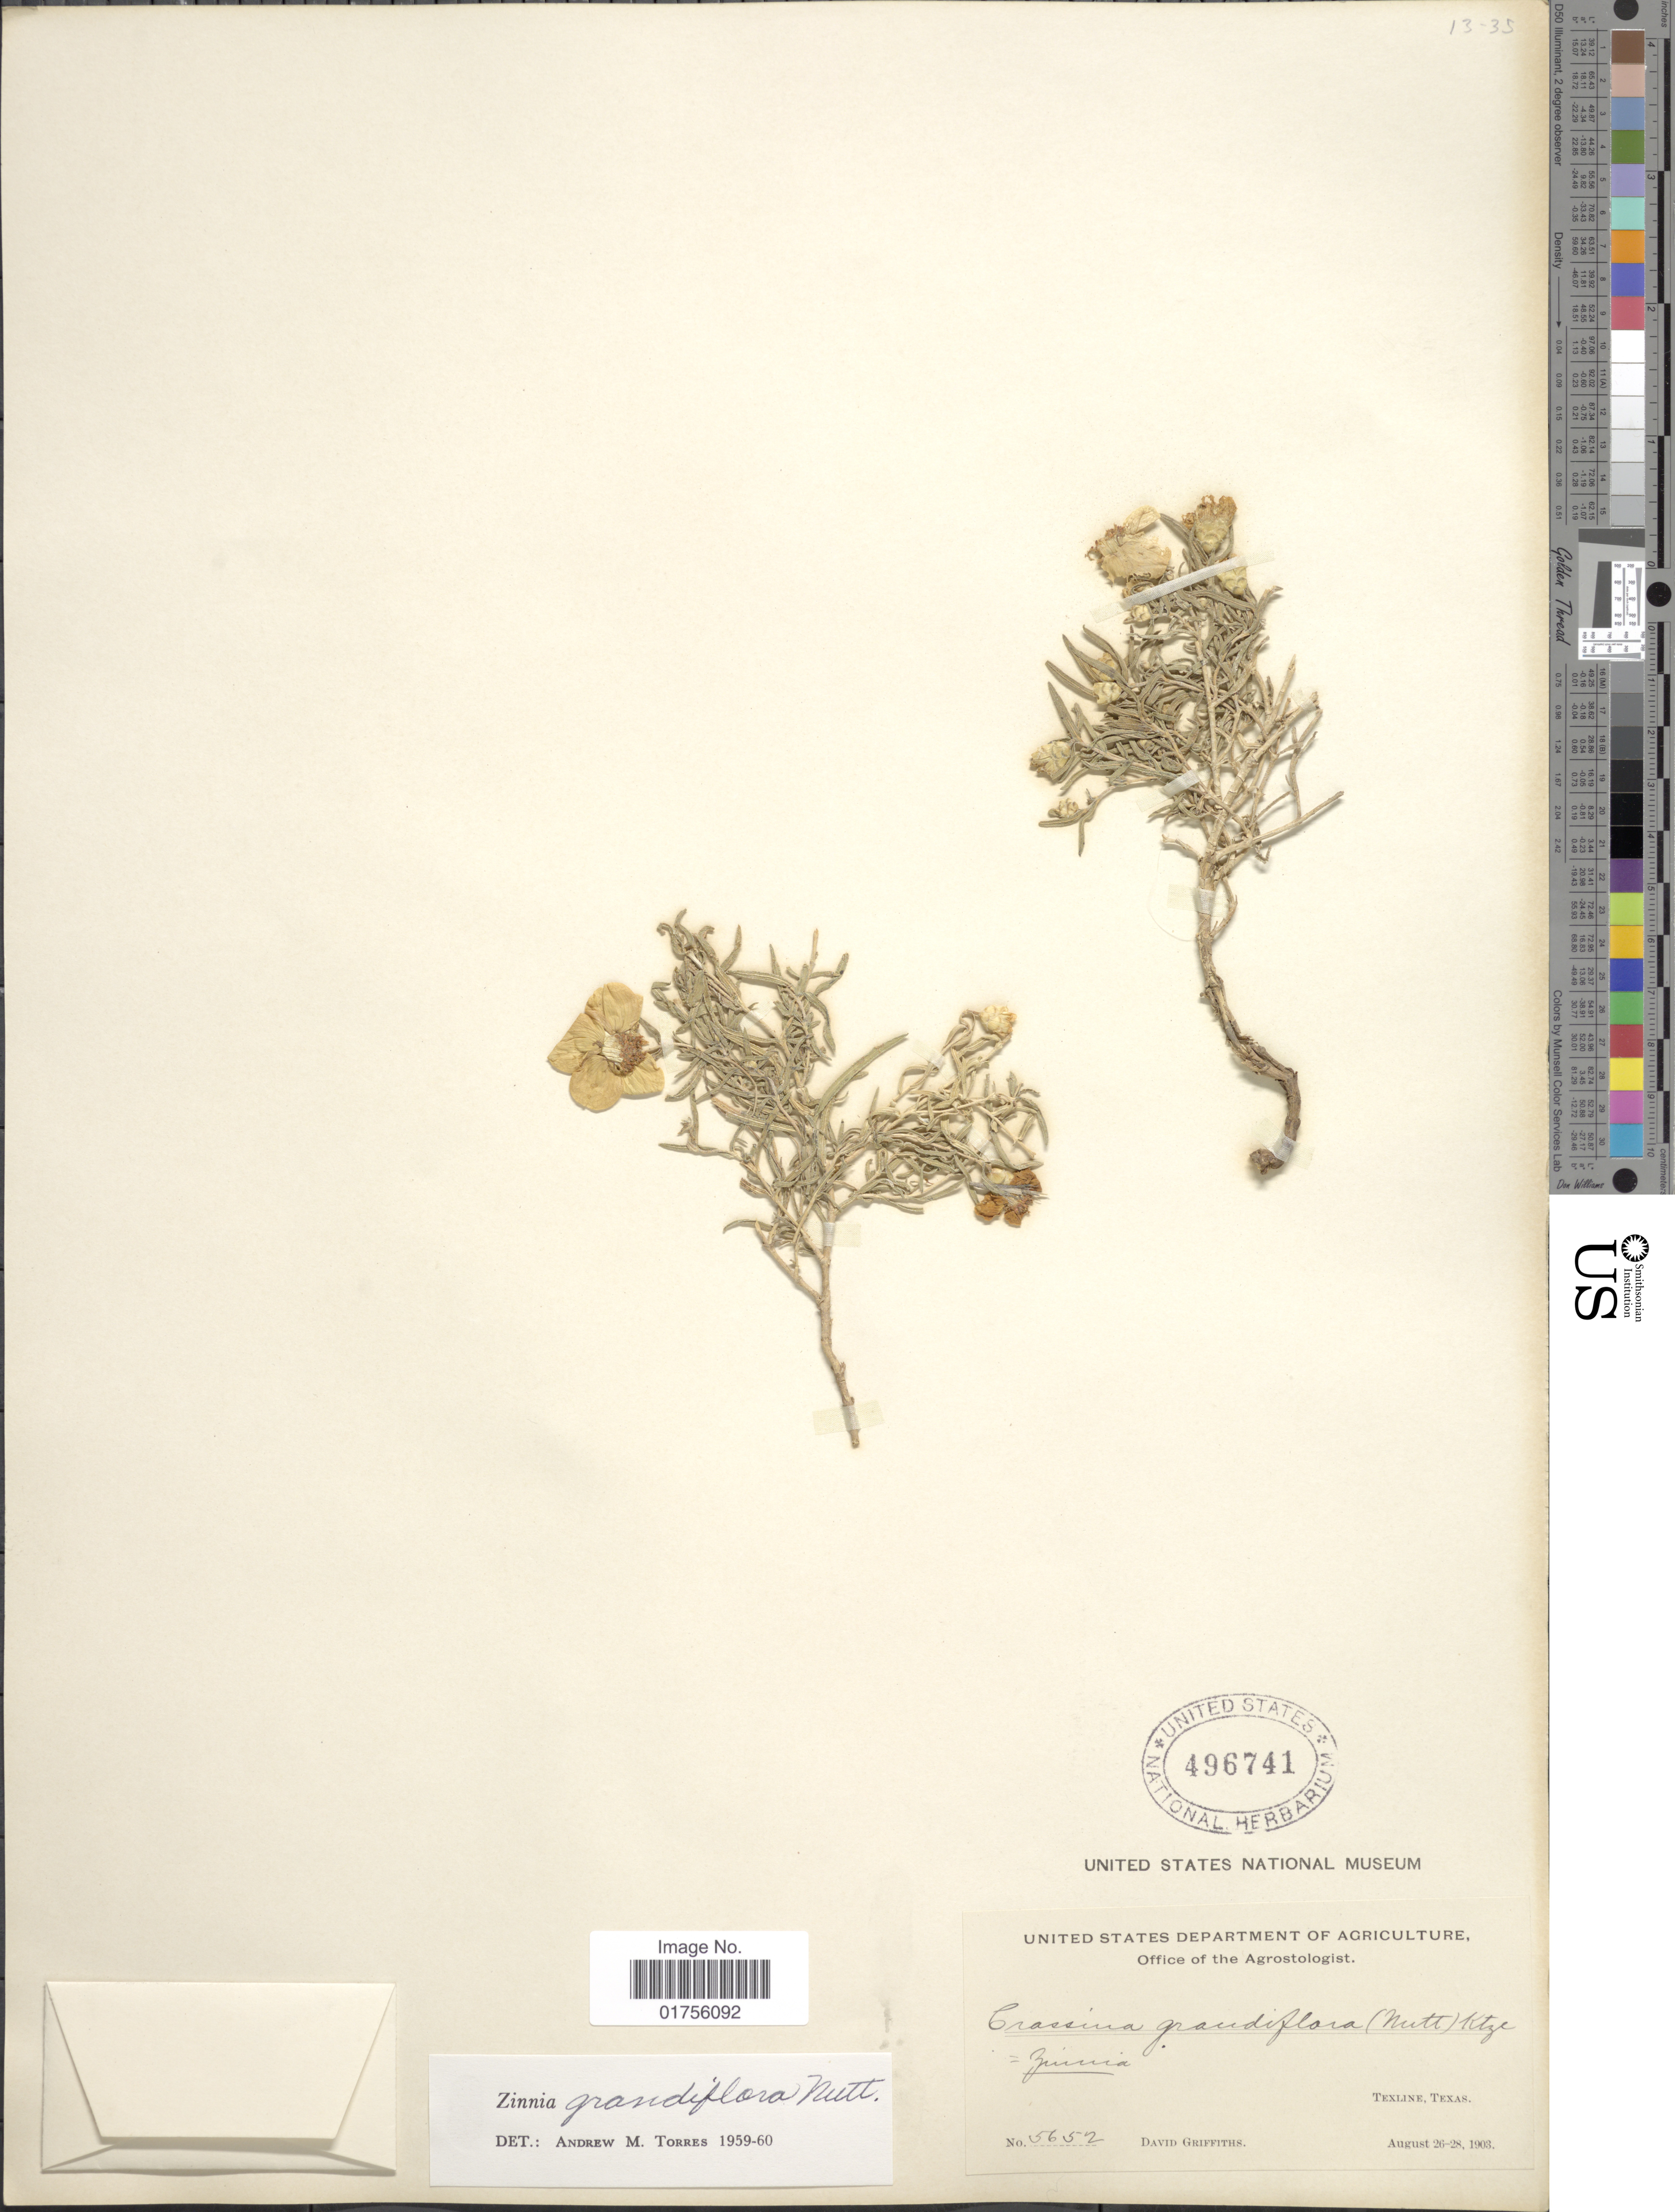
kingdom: Plantae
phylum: Tracheophyta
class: Magnoliopsida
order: Asterales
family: Asteraceae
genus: Zinnia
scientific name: Zinnia grandiflora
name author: Nutt.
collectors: D. Griffiths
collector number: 5652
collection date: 1903-08-26/1903-08-28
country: United States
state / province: Texas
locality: Texline, Texas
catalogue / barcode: US 496741